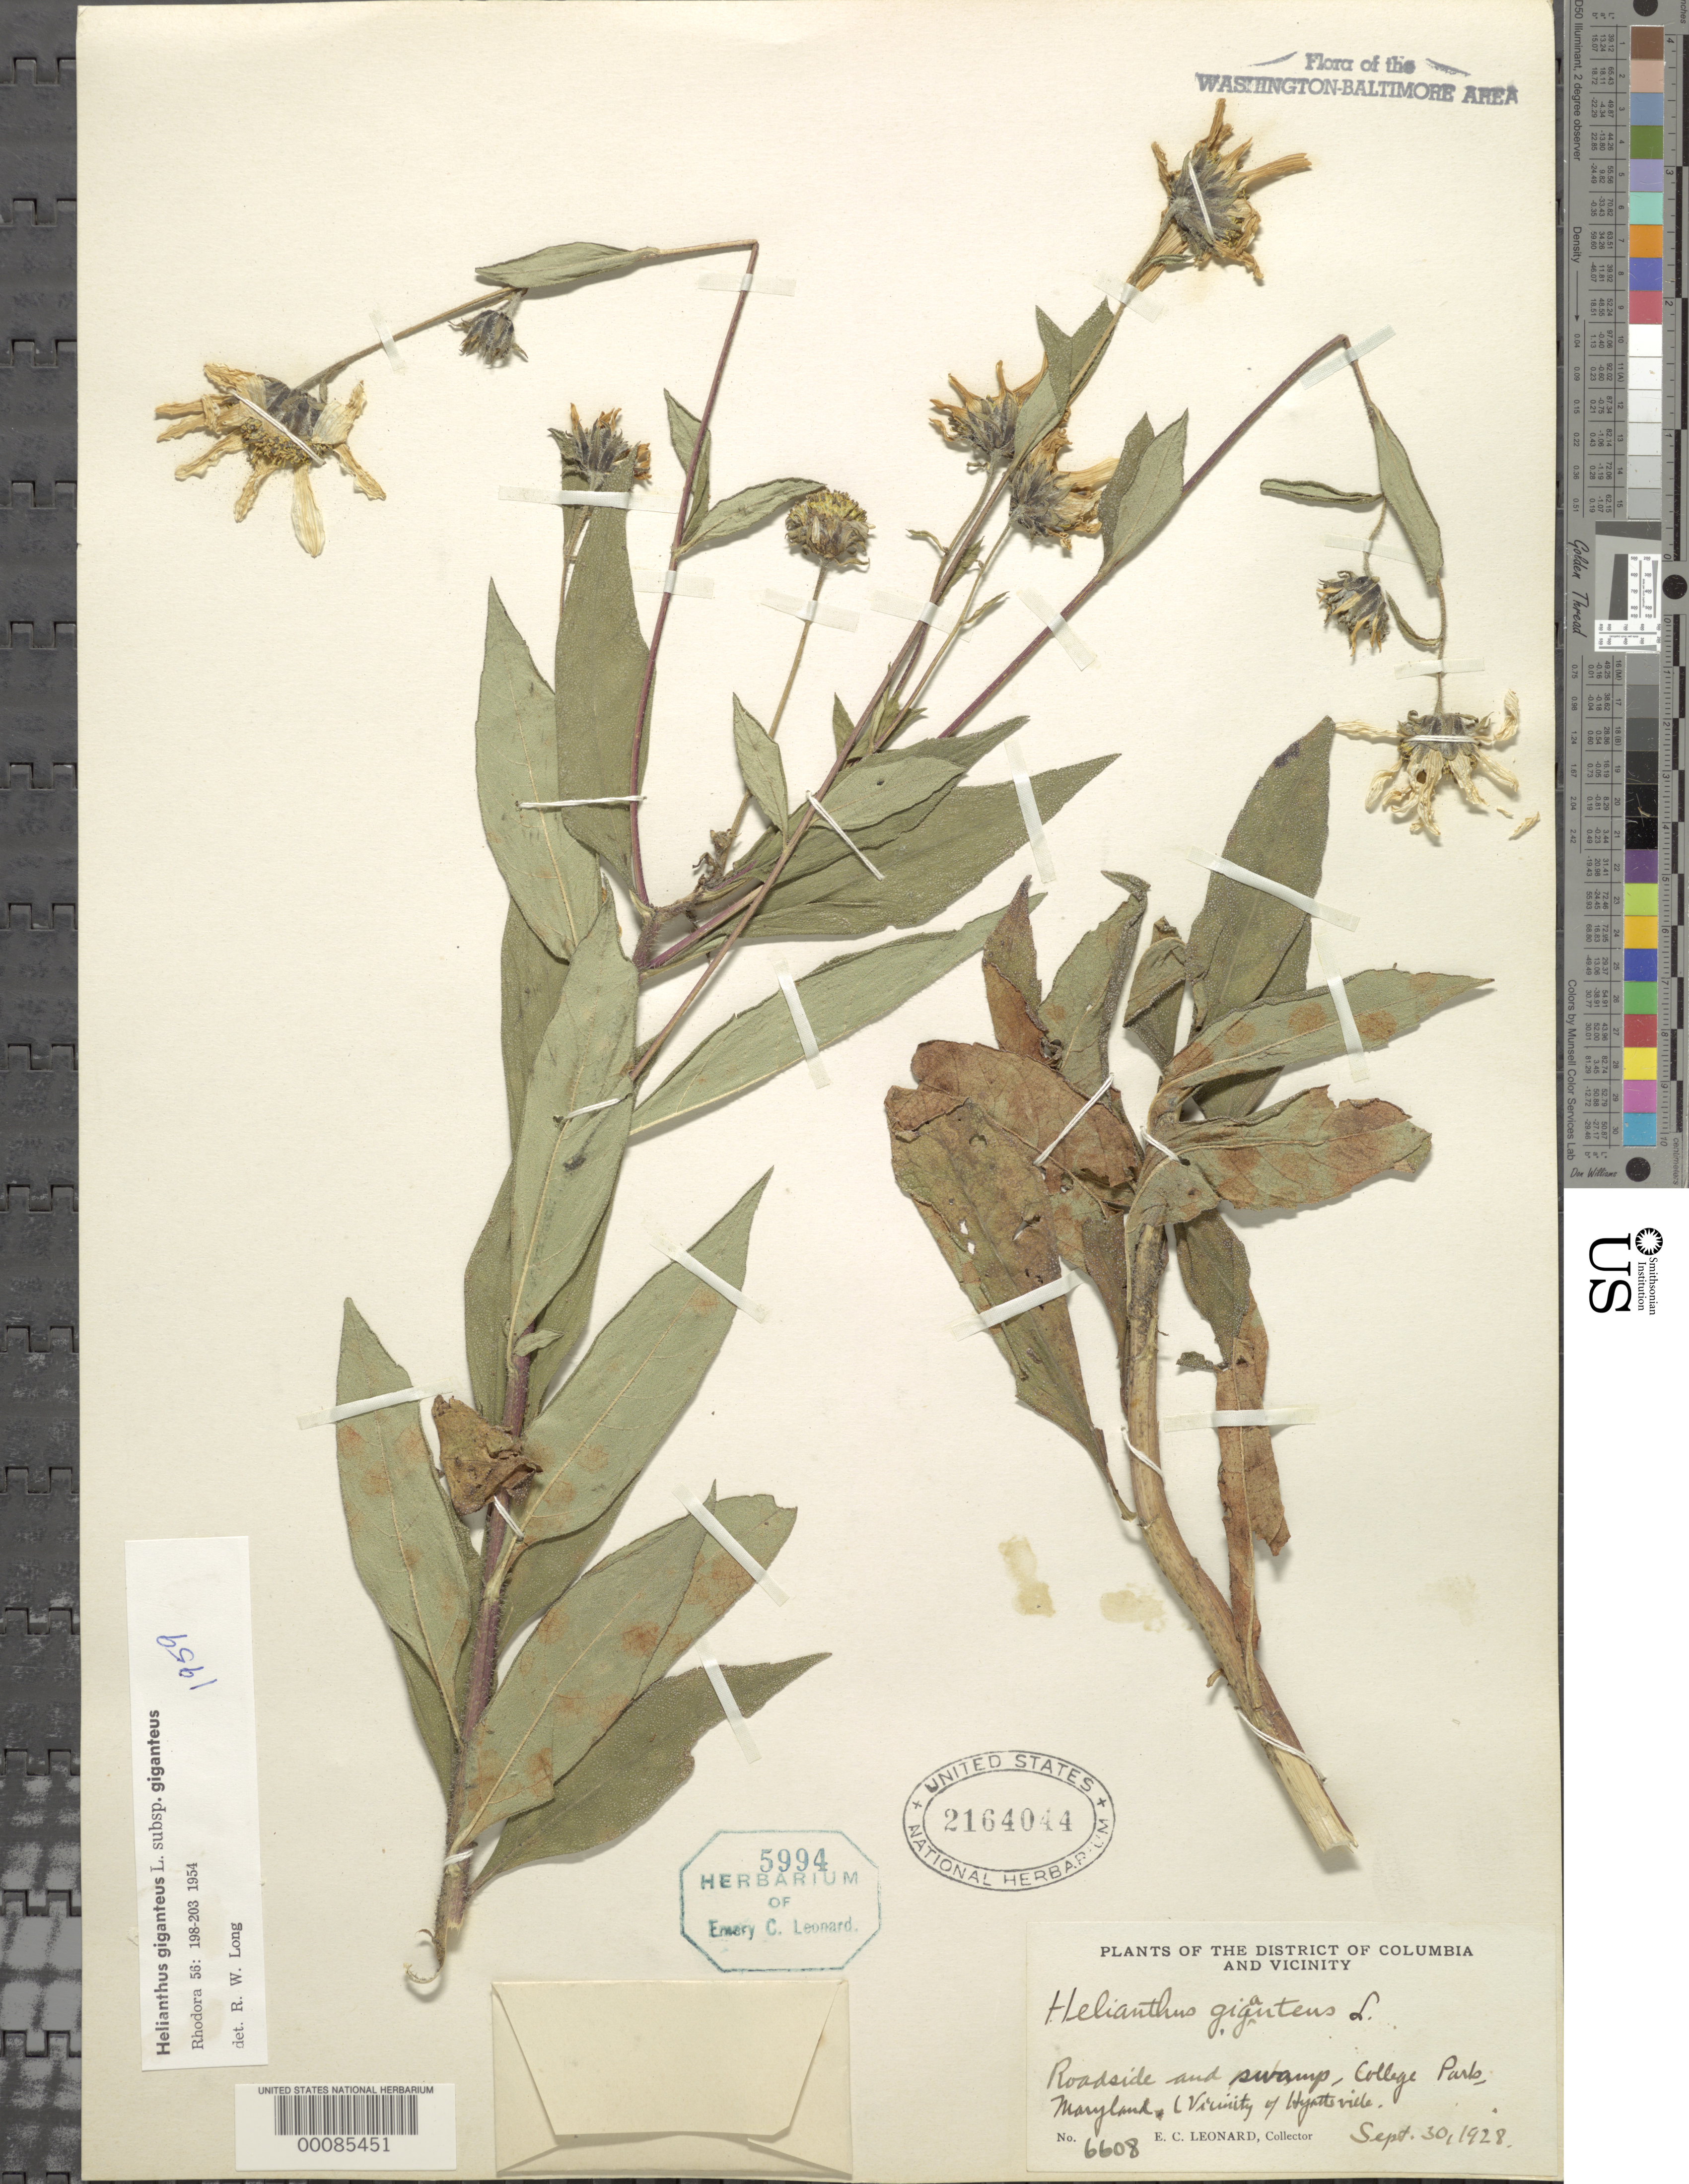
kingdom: Plantae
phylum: Tracheophyta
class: Magnoliopsida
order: Asterales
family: Asteraceae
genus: Helianthus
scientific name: Helianthus giganteus var. giganteus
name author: L.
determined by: Long, R. W.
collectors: E. C. Leonard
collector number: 6608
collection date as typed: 30 Sep 1928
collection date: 1928-09-30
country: United States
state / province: Maryland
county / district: Prince George's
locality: College Park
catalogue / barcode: US 2164044